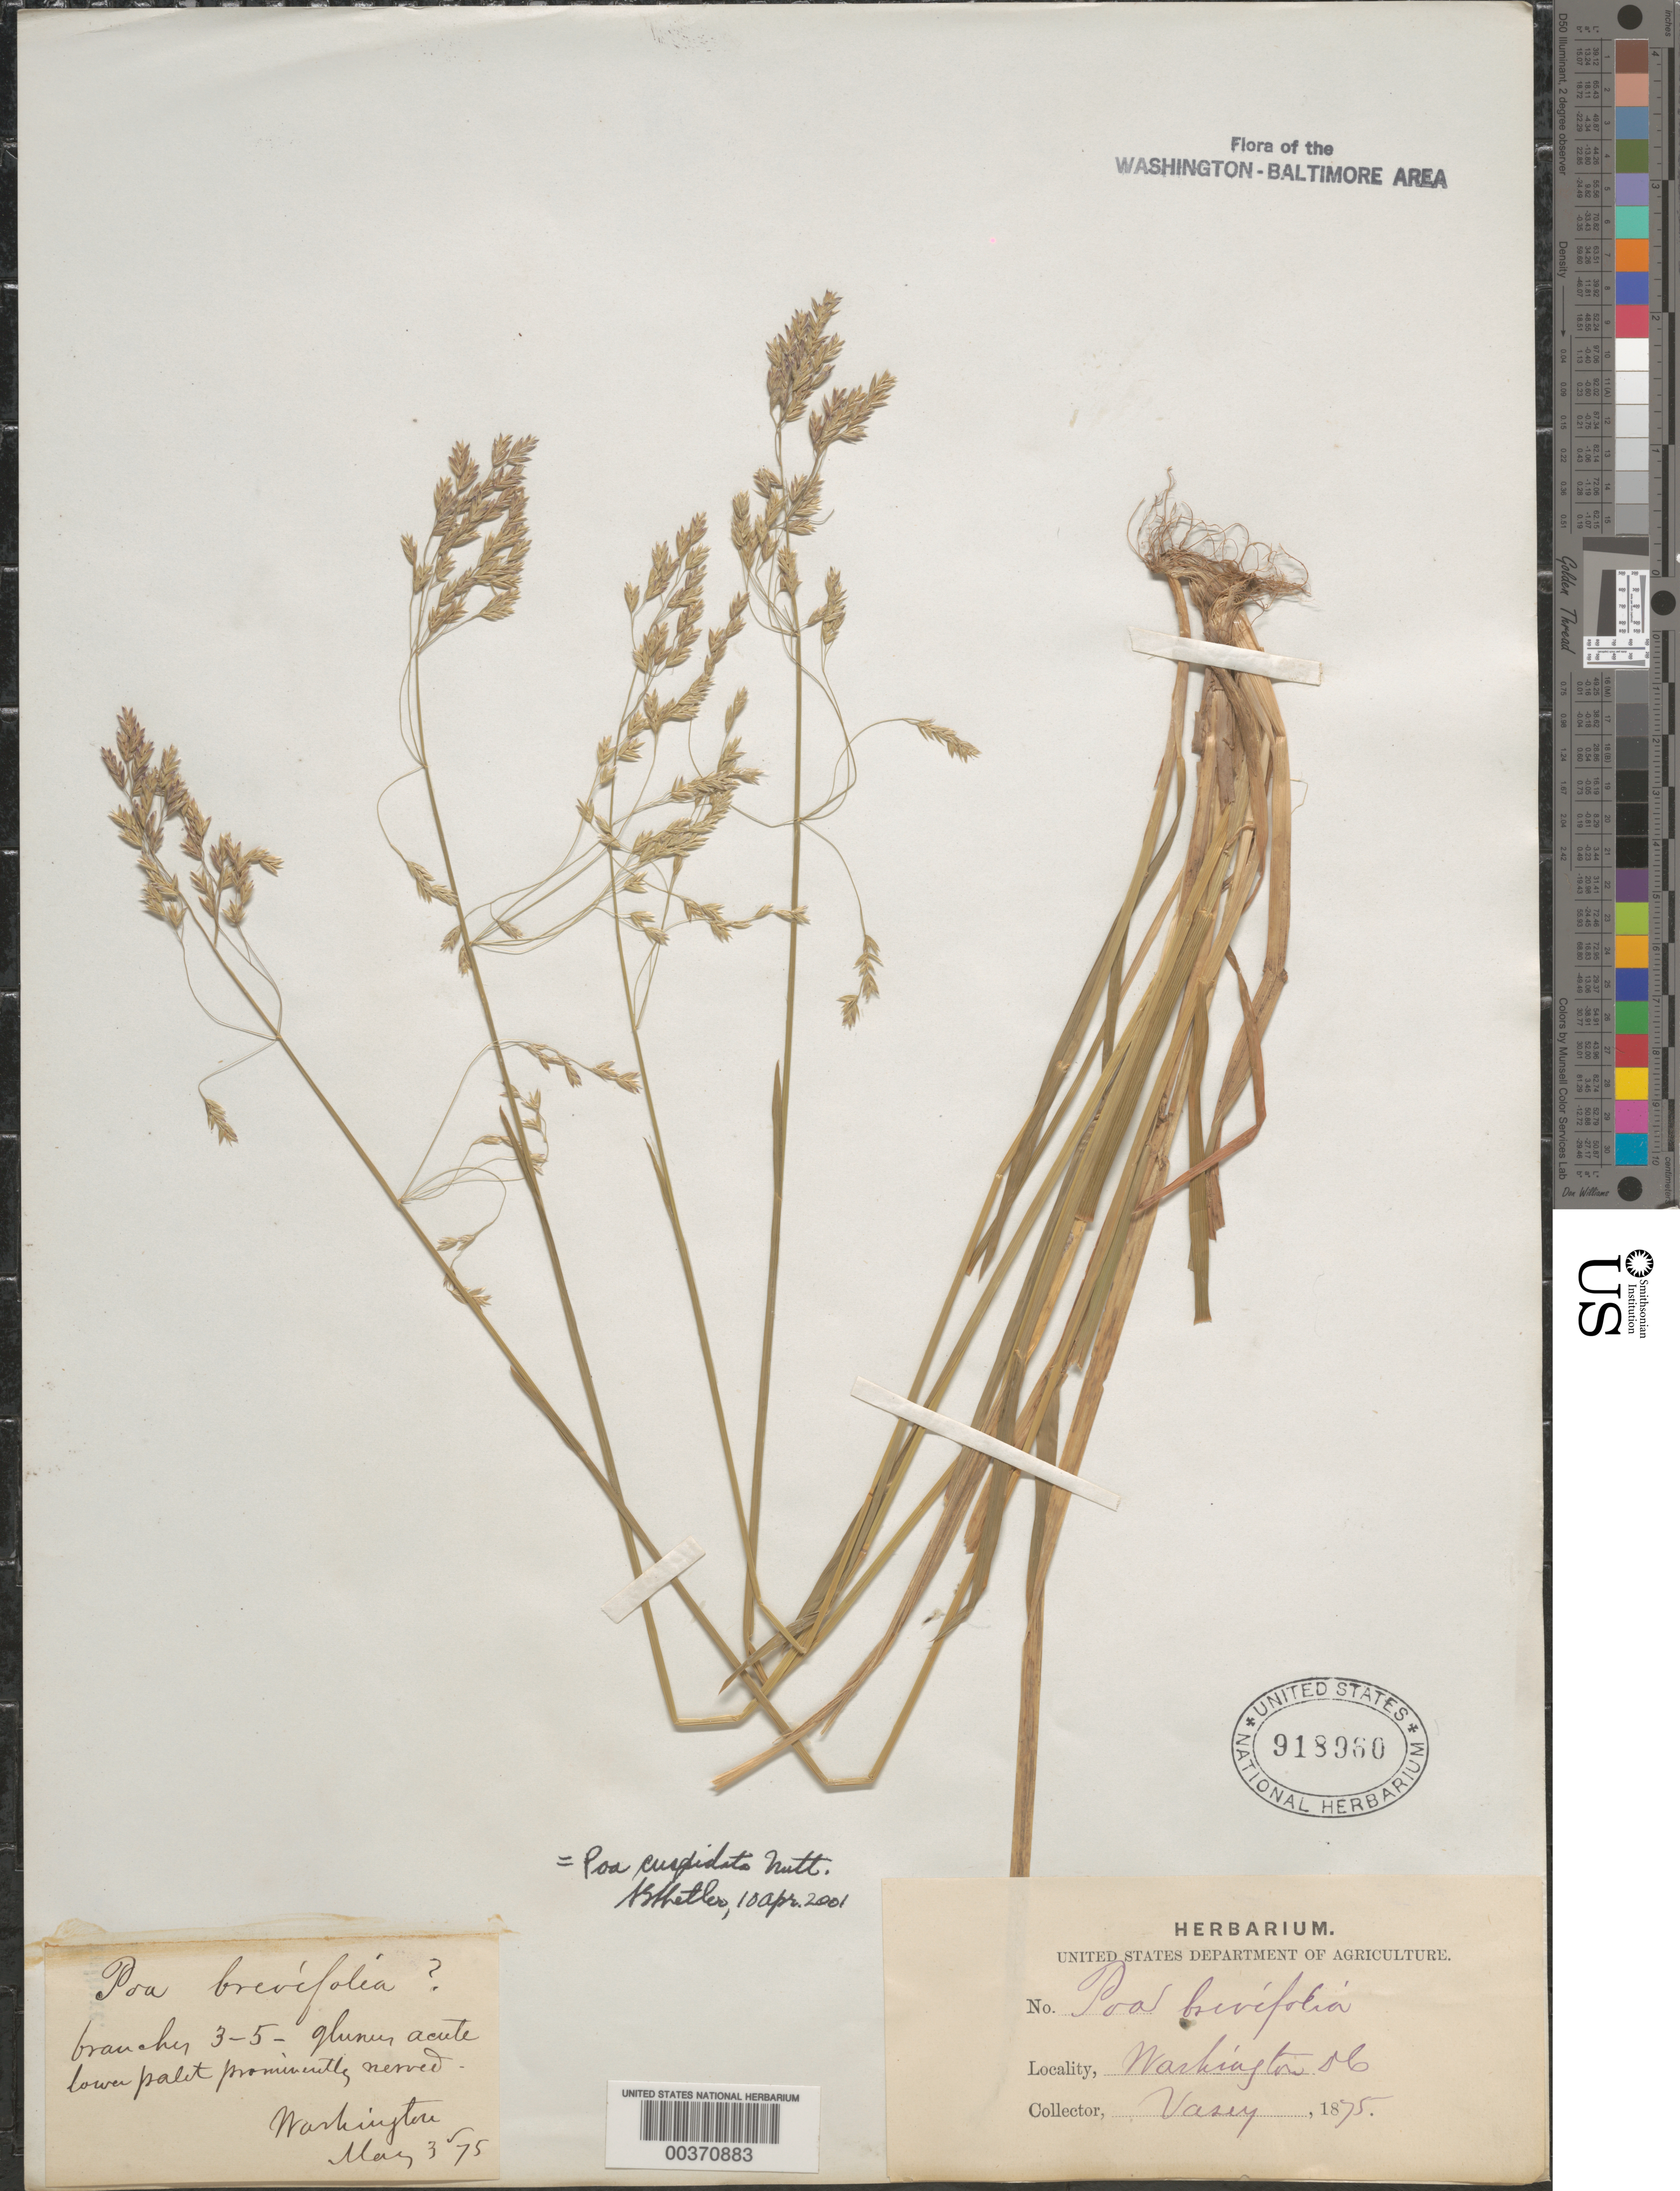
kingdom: Plantae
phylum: Tracheophyta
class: Liliopsida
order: Poales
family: Poaceae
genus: Poa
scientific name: Poa cuspidata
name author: Nutt.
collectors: G. Vasey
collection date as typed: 1875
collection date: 1875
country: United States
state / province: District of Columbia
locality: Washington DC area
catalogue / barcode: US 918980-2